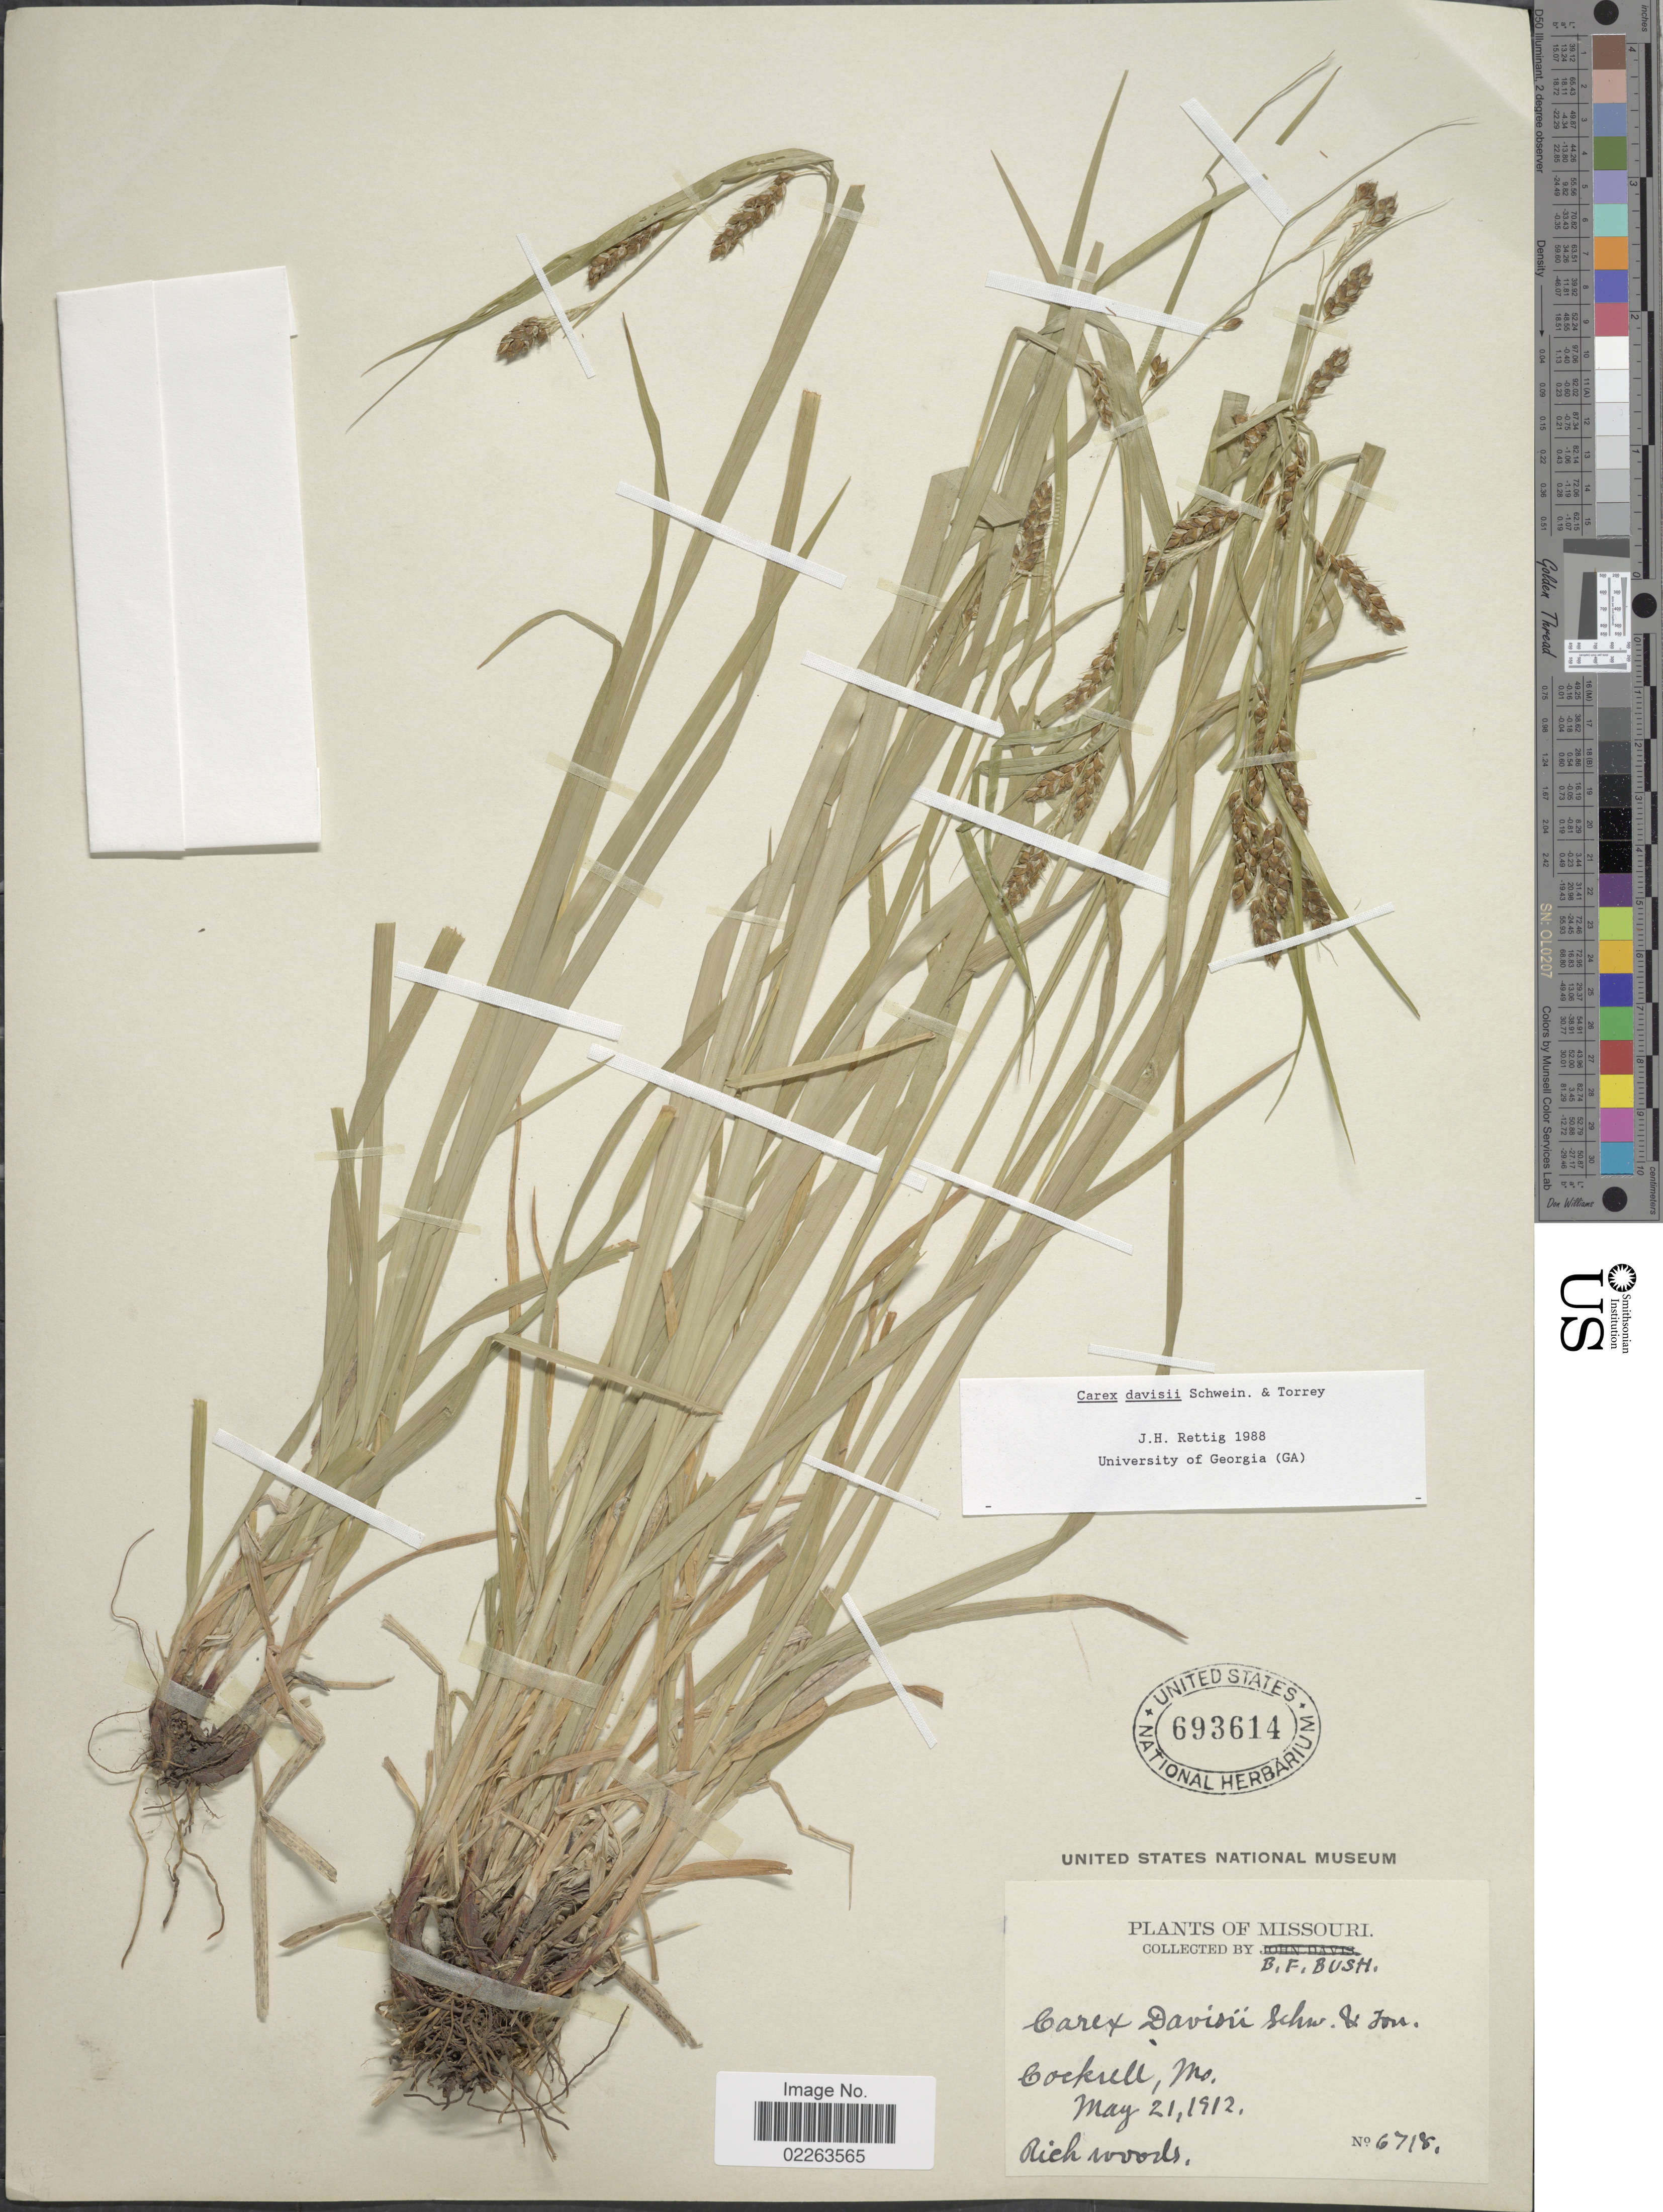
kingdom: Plantae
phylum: Tracheophyta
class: Liliopsida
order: Poales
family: Cyperaceae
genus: Carex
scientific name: Carex davisii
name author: Schwein. & Torr.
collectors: B. F. Bush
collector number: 6718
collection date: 1912-05-21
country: United States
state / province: Missouri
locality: Cockrell, Mo. Rich woods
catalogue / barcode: US 693614